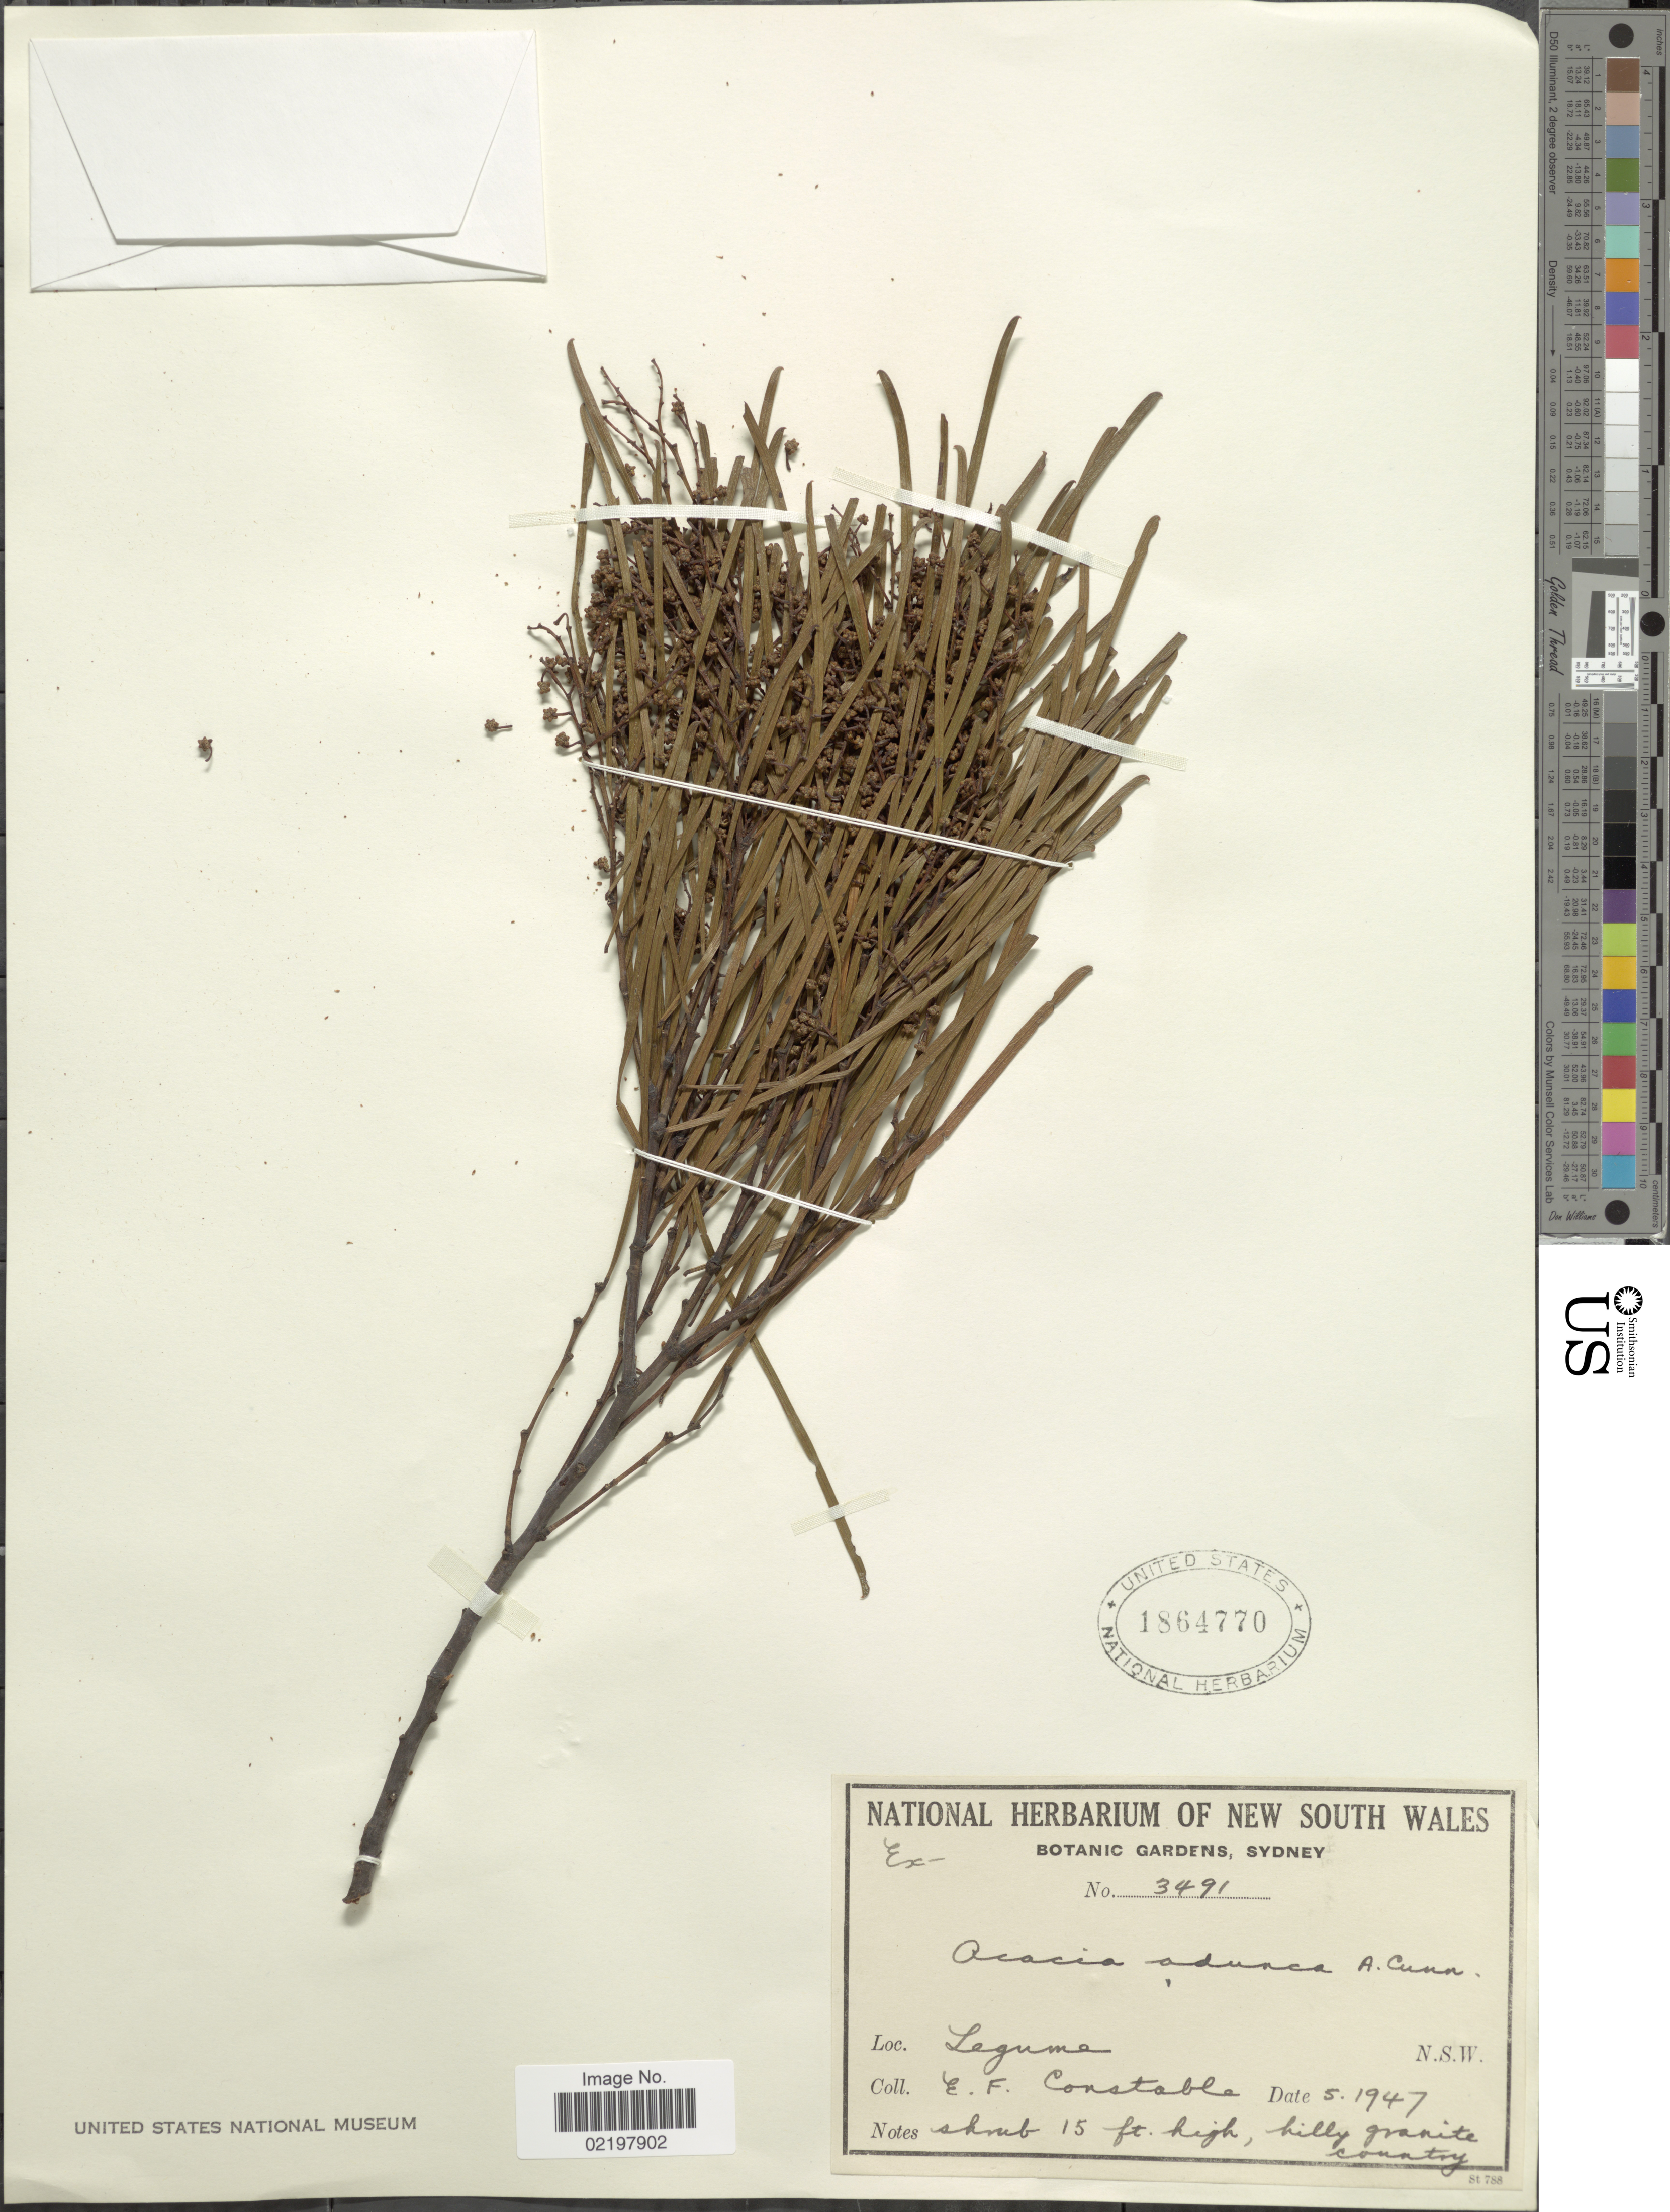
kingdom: Plantae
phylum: Tracheophyta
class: Magnoliopsida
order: Fabales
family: Fabaceae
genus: Acacia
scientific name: Acacia adunca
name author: A. Cunn.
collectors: E. F. Constable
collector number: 3491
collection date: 1947-05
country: Australia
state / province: New South Wales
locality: Legume, N.S.W.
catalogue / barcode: US 1864770